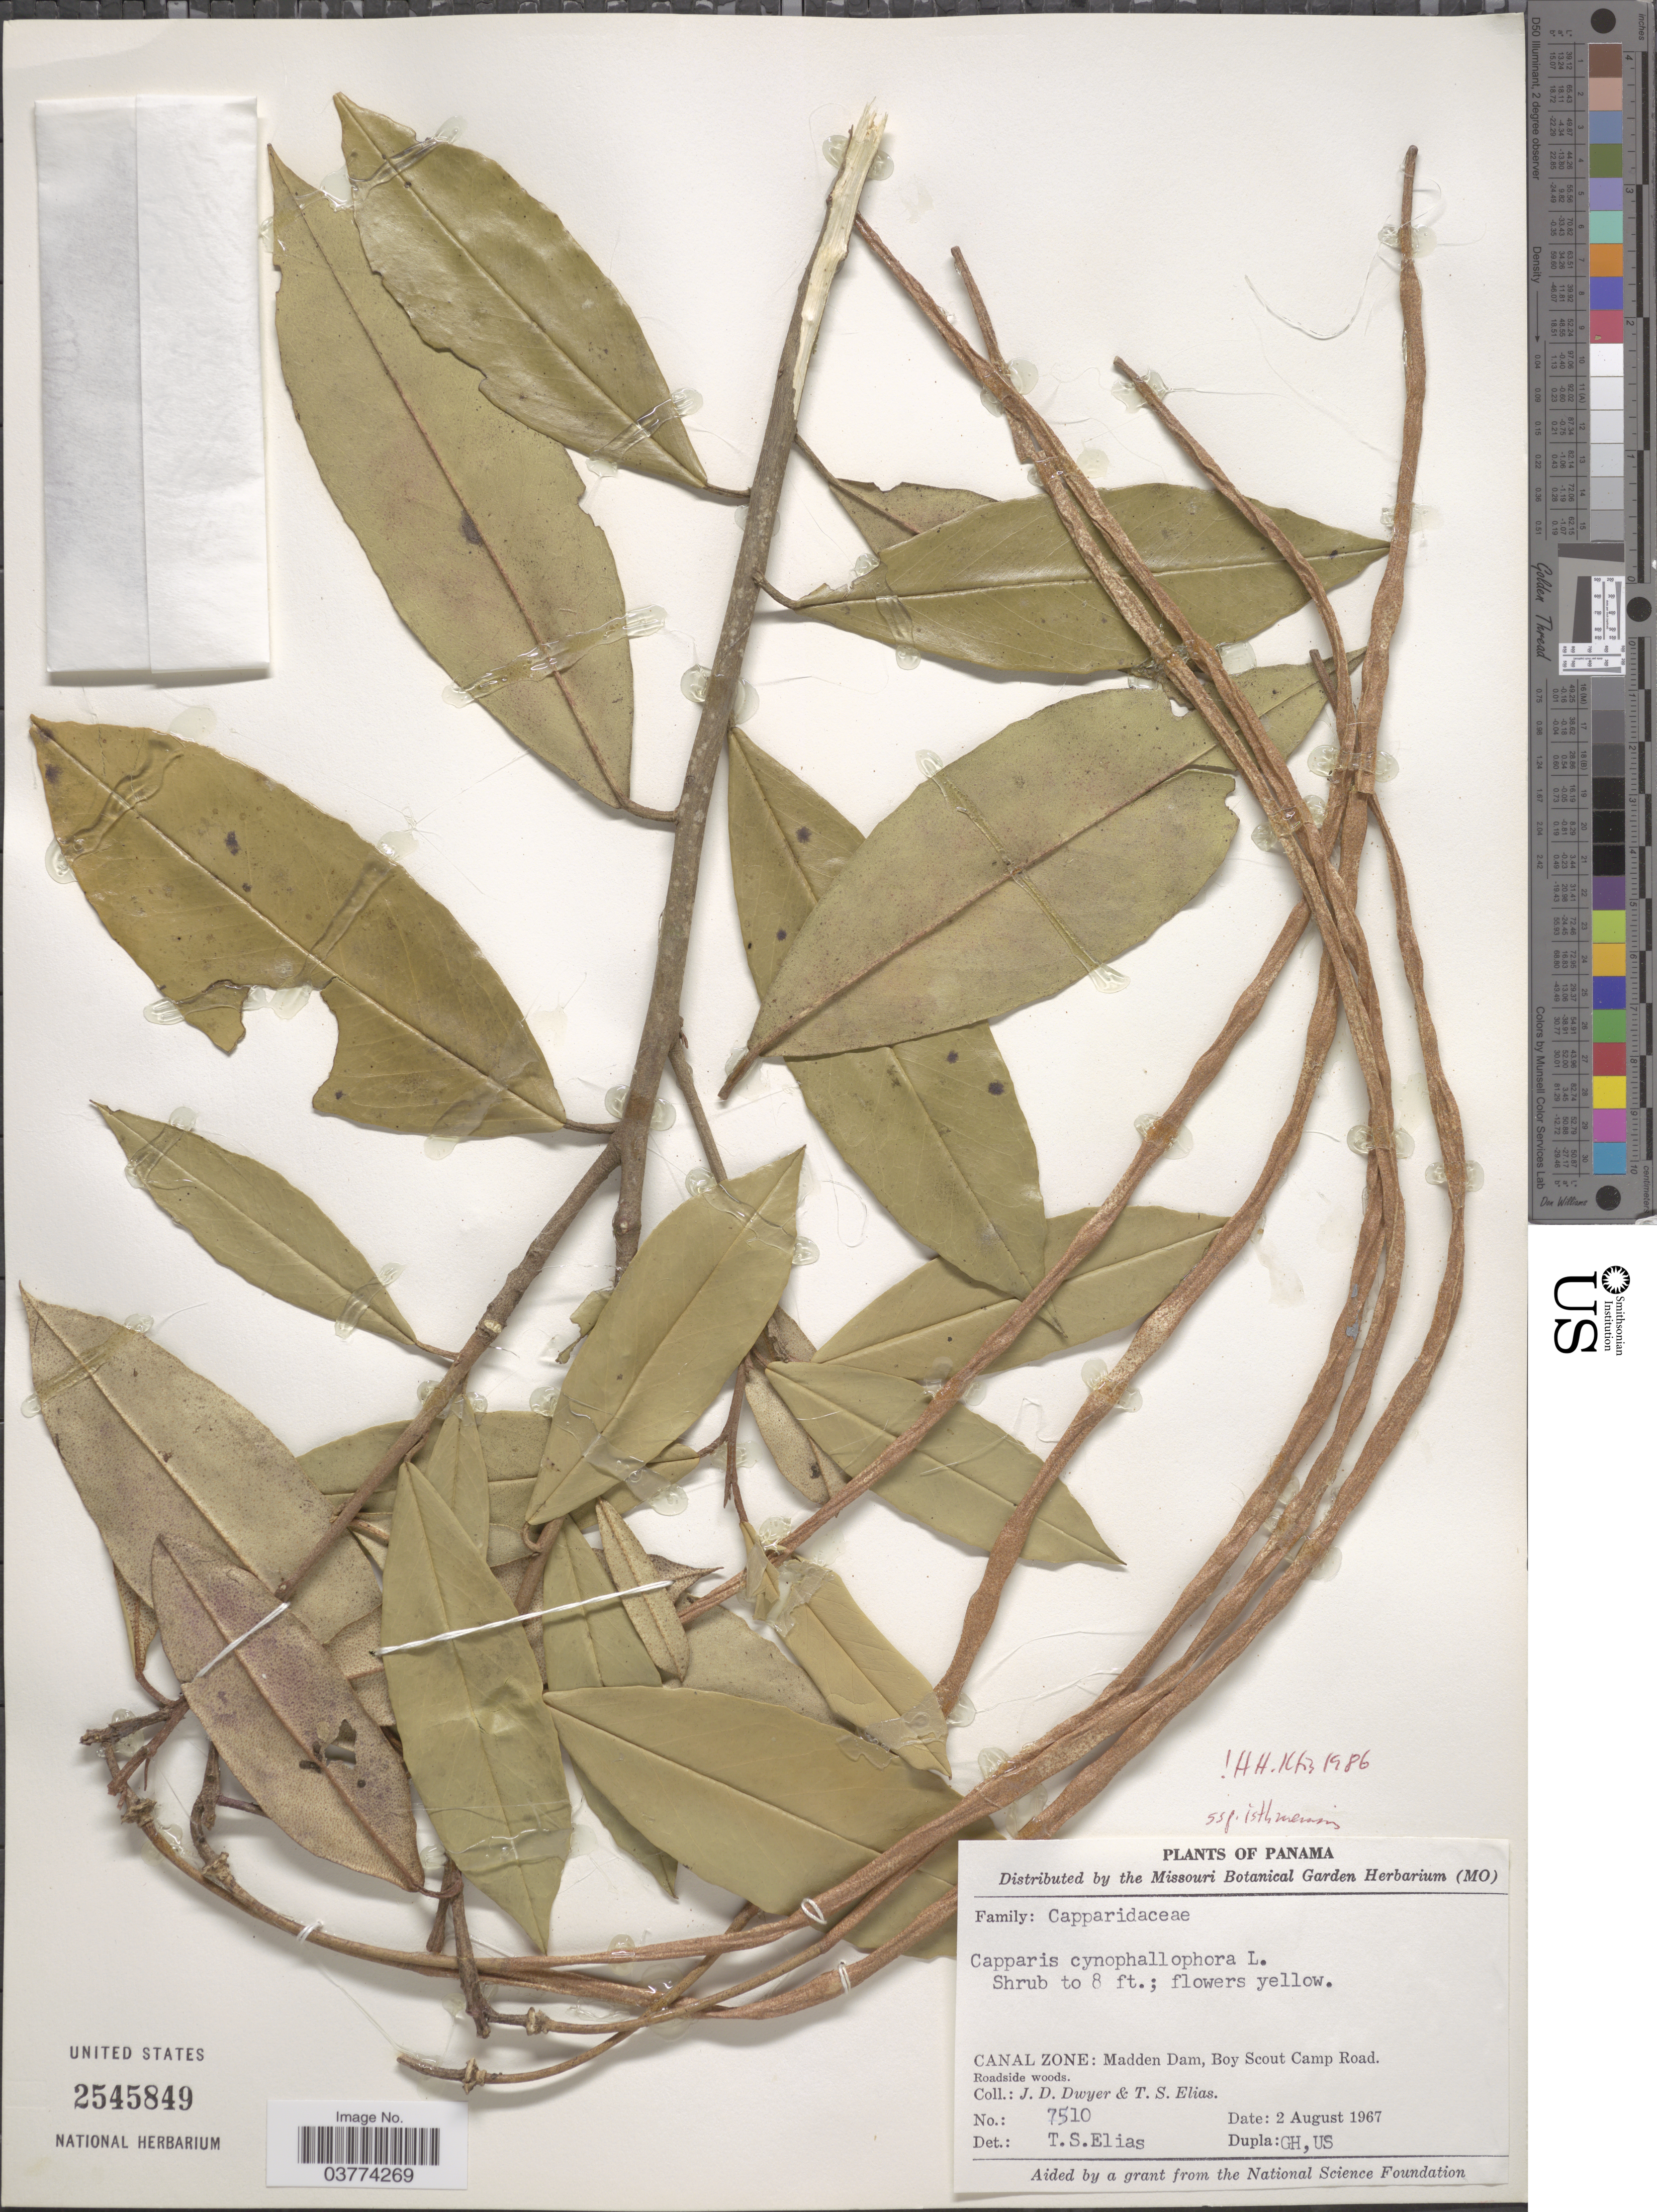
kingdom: Plantae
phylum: Tracheophyta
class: Magnoliopsida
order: Brassicales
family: Capparaceae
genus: Quadrella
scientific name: Quadrella isthmensis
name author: (Eichler) Hutch.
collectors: J. D. Dwyer & T. S. Elias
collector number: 7510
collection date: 1967-08-02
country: Panama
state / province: Colón / Panamá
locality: Canal Zone: Madden Dam, Boy Scout Camp Road.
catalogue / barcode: US 2545849